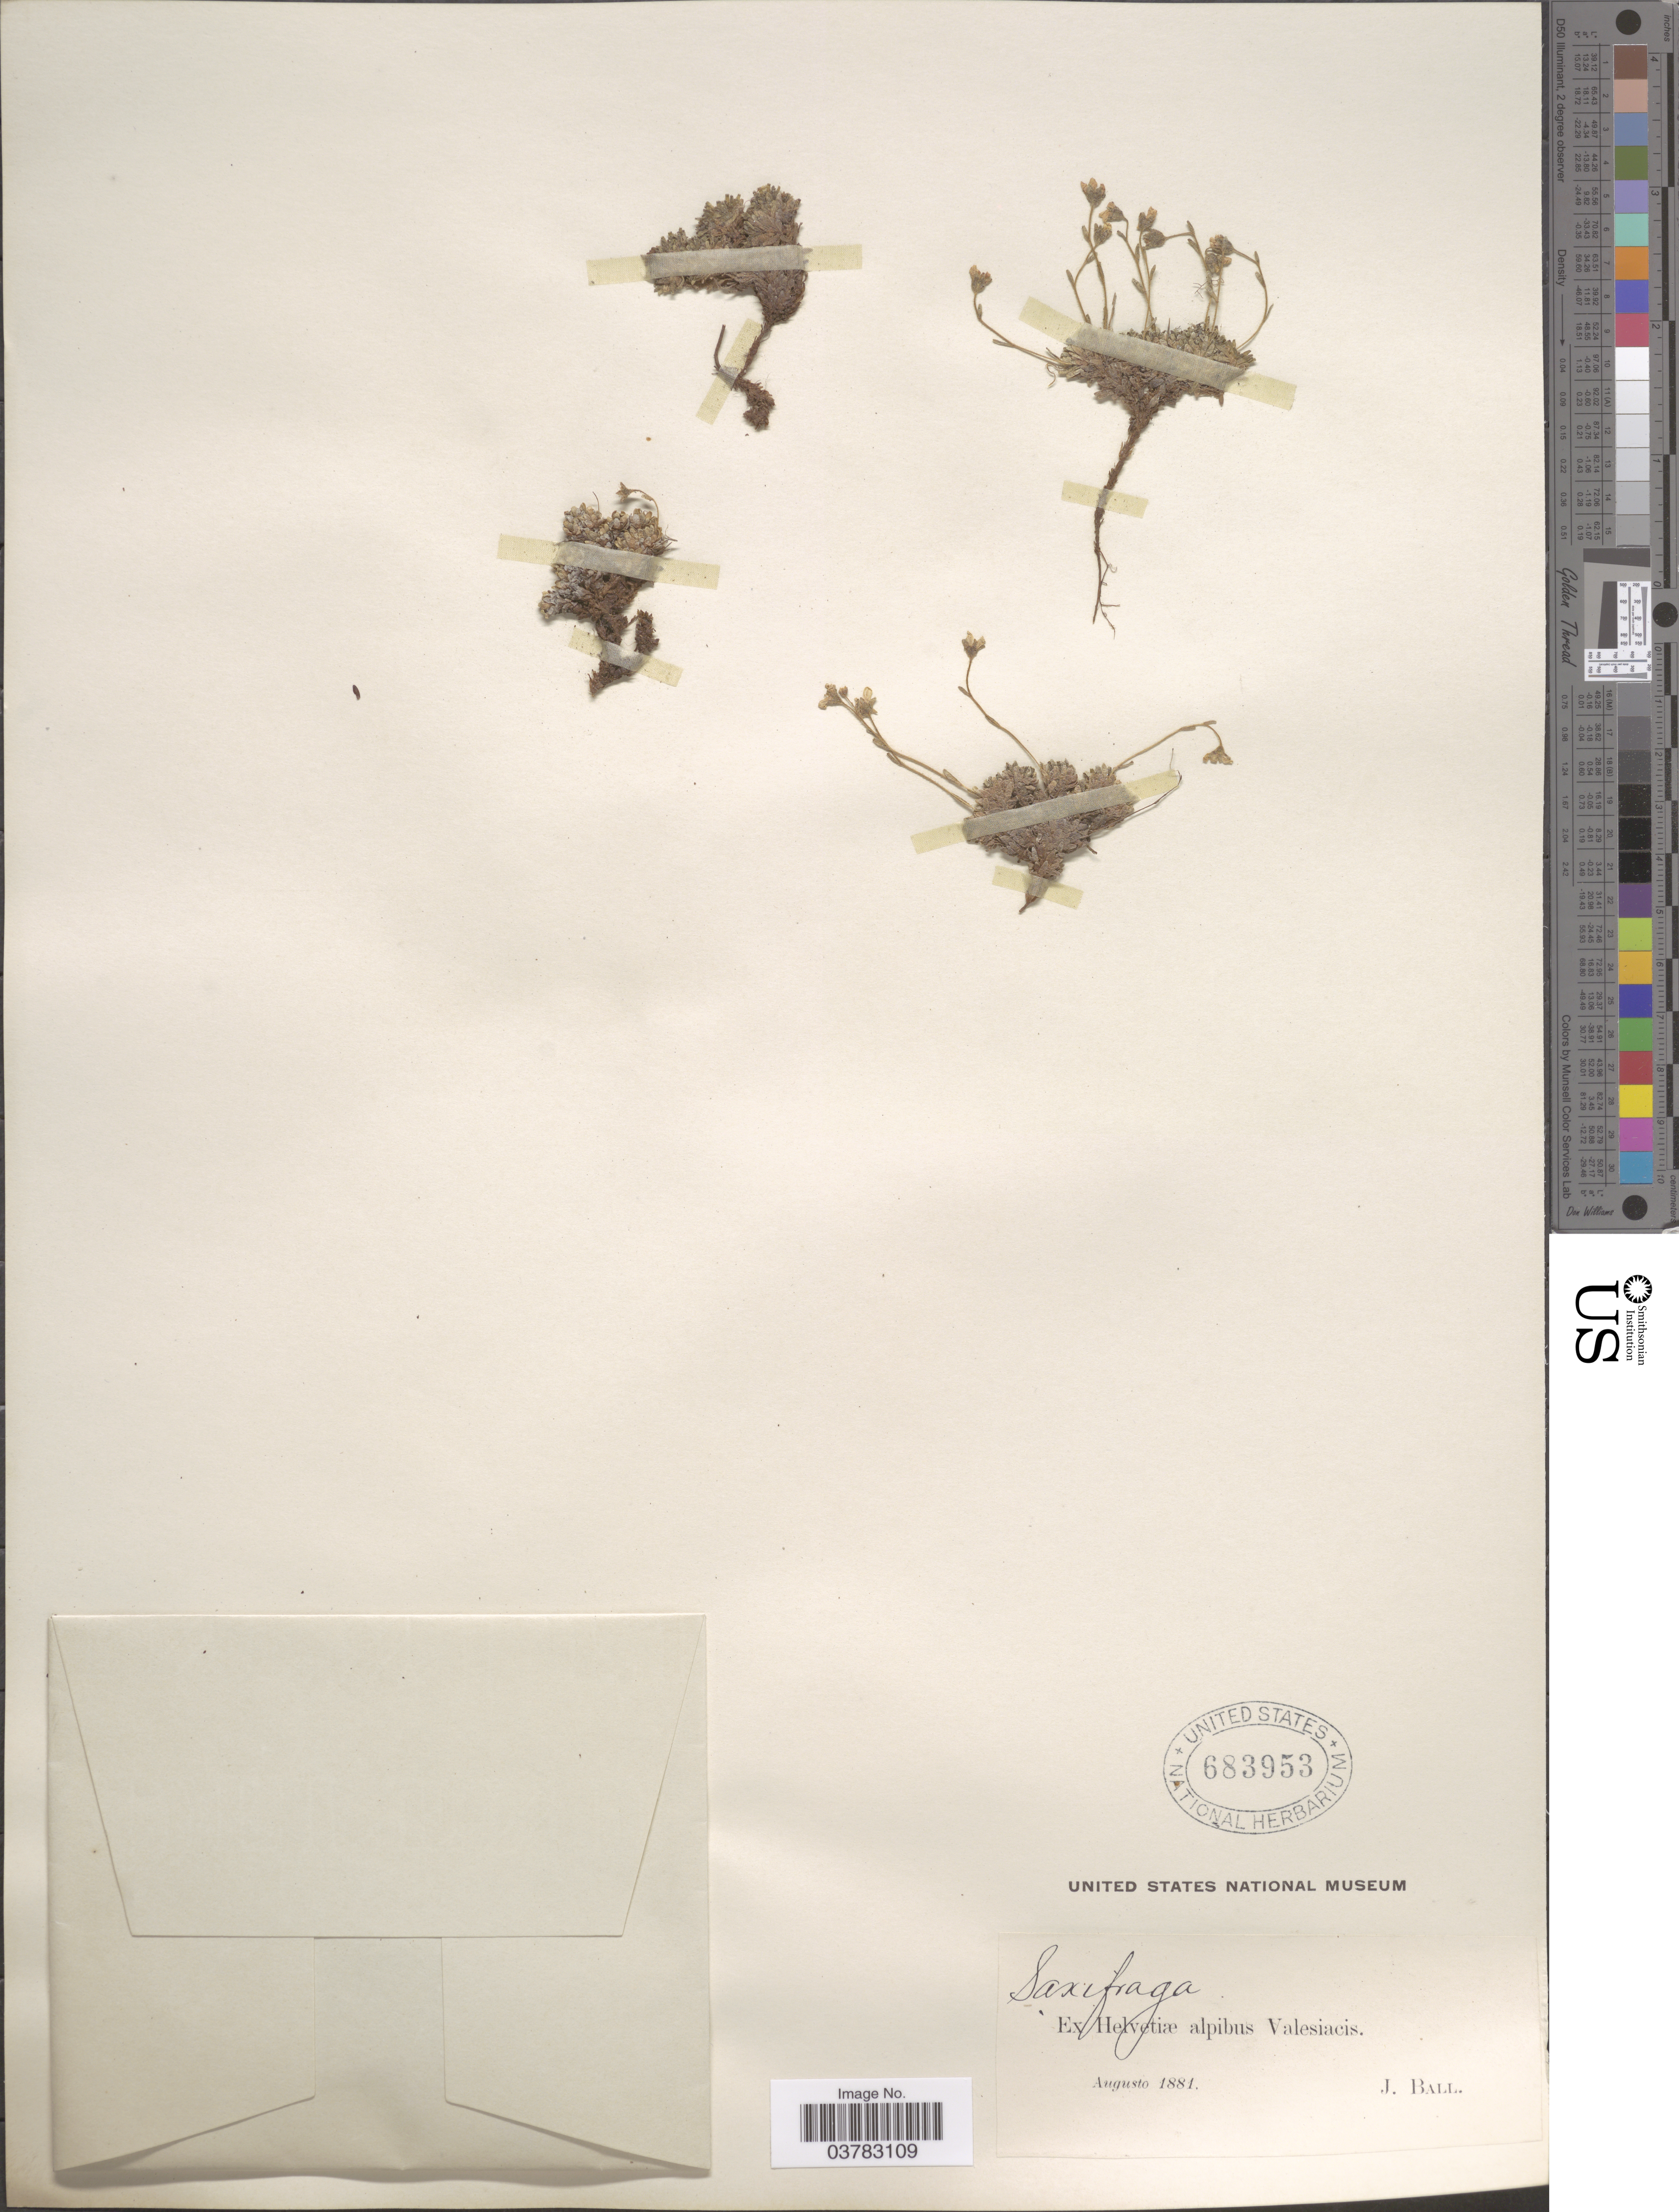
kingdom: Plantae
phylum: Tracheophyta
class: Magnoliopsida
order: Saxifragales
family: Saxifragaceae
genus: Saxifraga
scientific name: Saxifraga sp.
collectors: J. Ball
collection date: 1881-08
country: Switzerland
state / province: Valais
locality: Ex Helvetiæ alpibus Valesiacis.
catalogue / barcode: US 683953